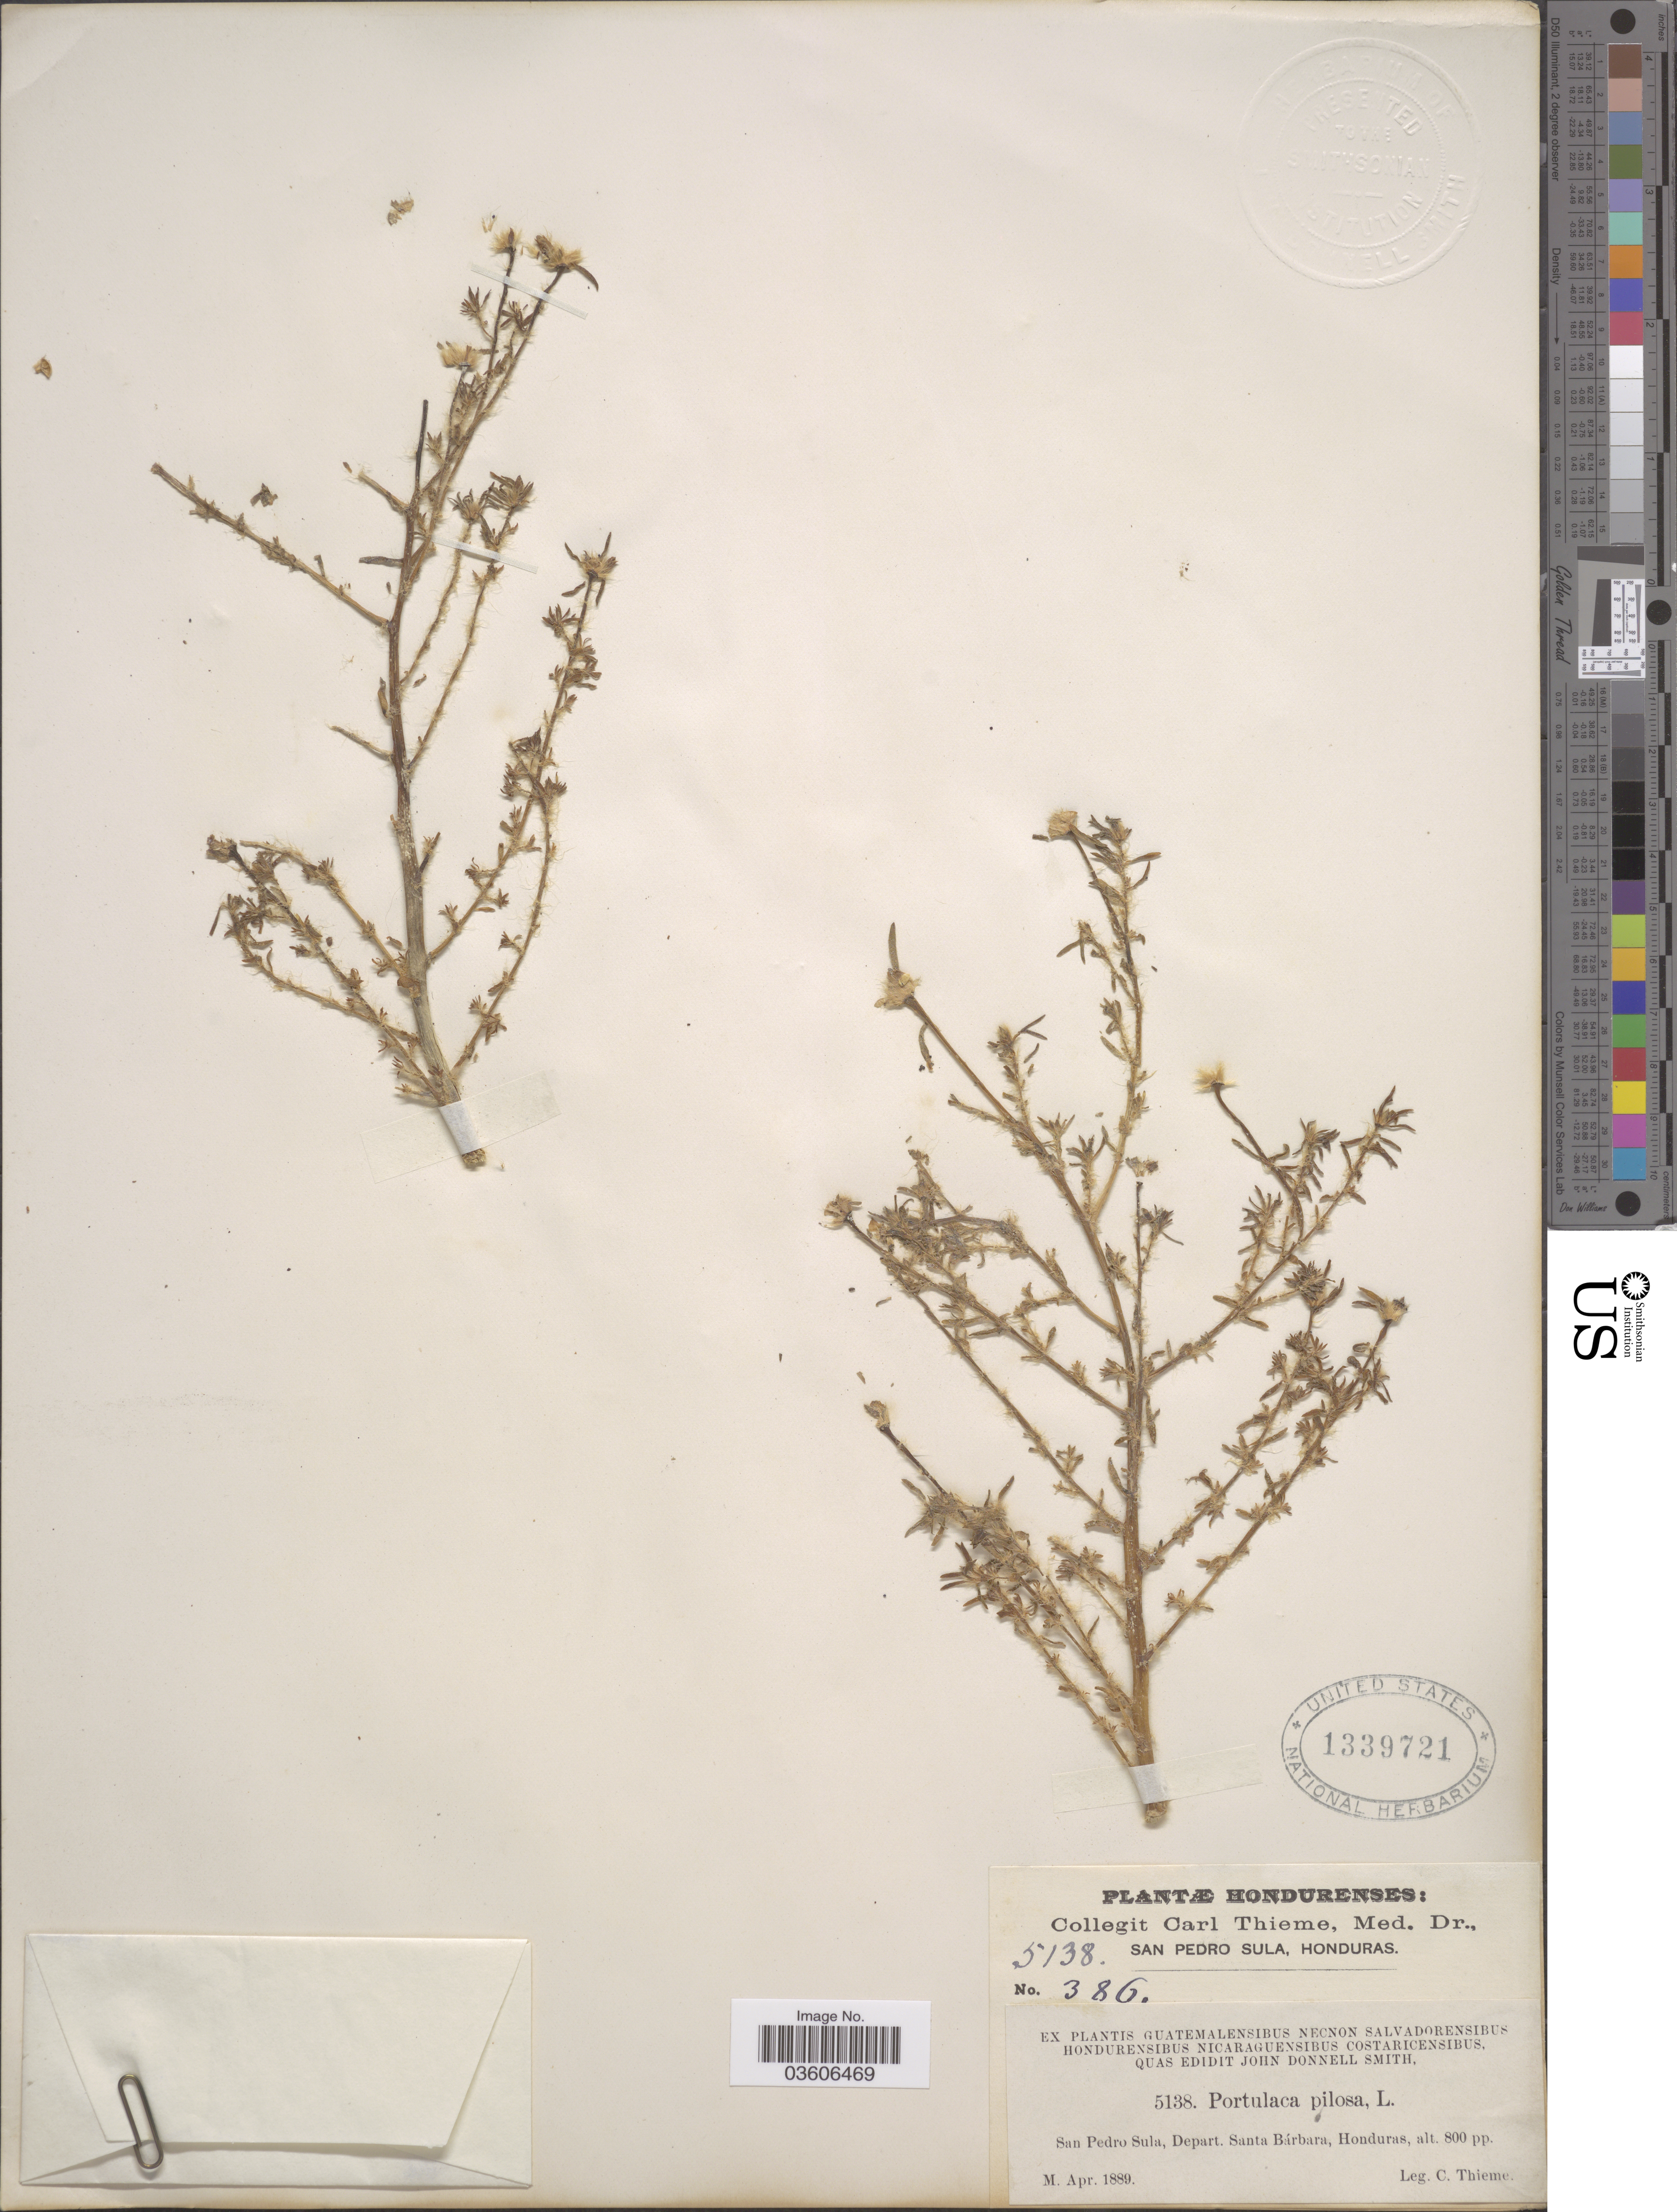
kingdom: Plantae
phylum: Tracheophyta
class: Magnoliopsida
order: Caryophyllales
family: Portulacaceae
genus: Portulaca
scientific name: Portulaca pilosa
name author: L.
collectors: C. Thieme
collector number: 5138/386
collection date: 1889-04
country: Honduras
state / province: Santa Barbara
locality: San Pedro Sula, Depart. Santa Bárbara.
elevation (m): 244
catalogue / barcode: US 1339721